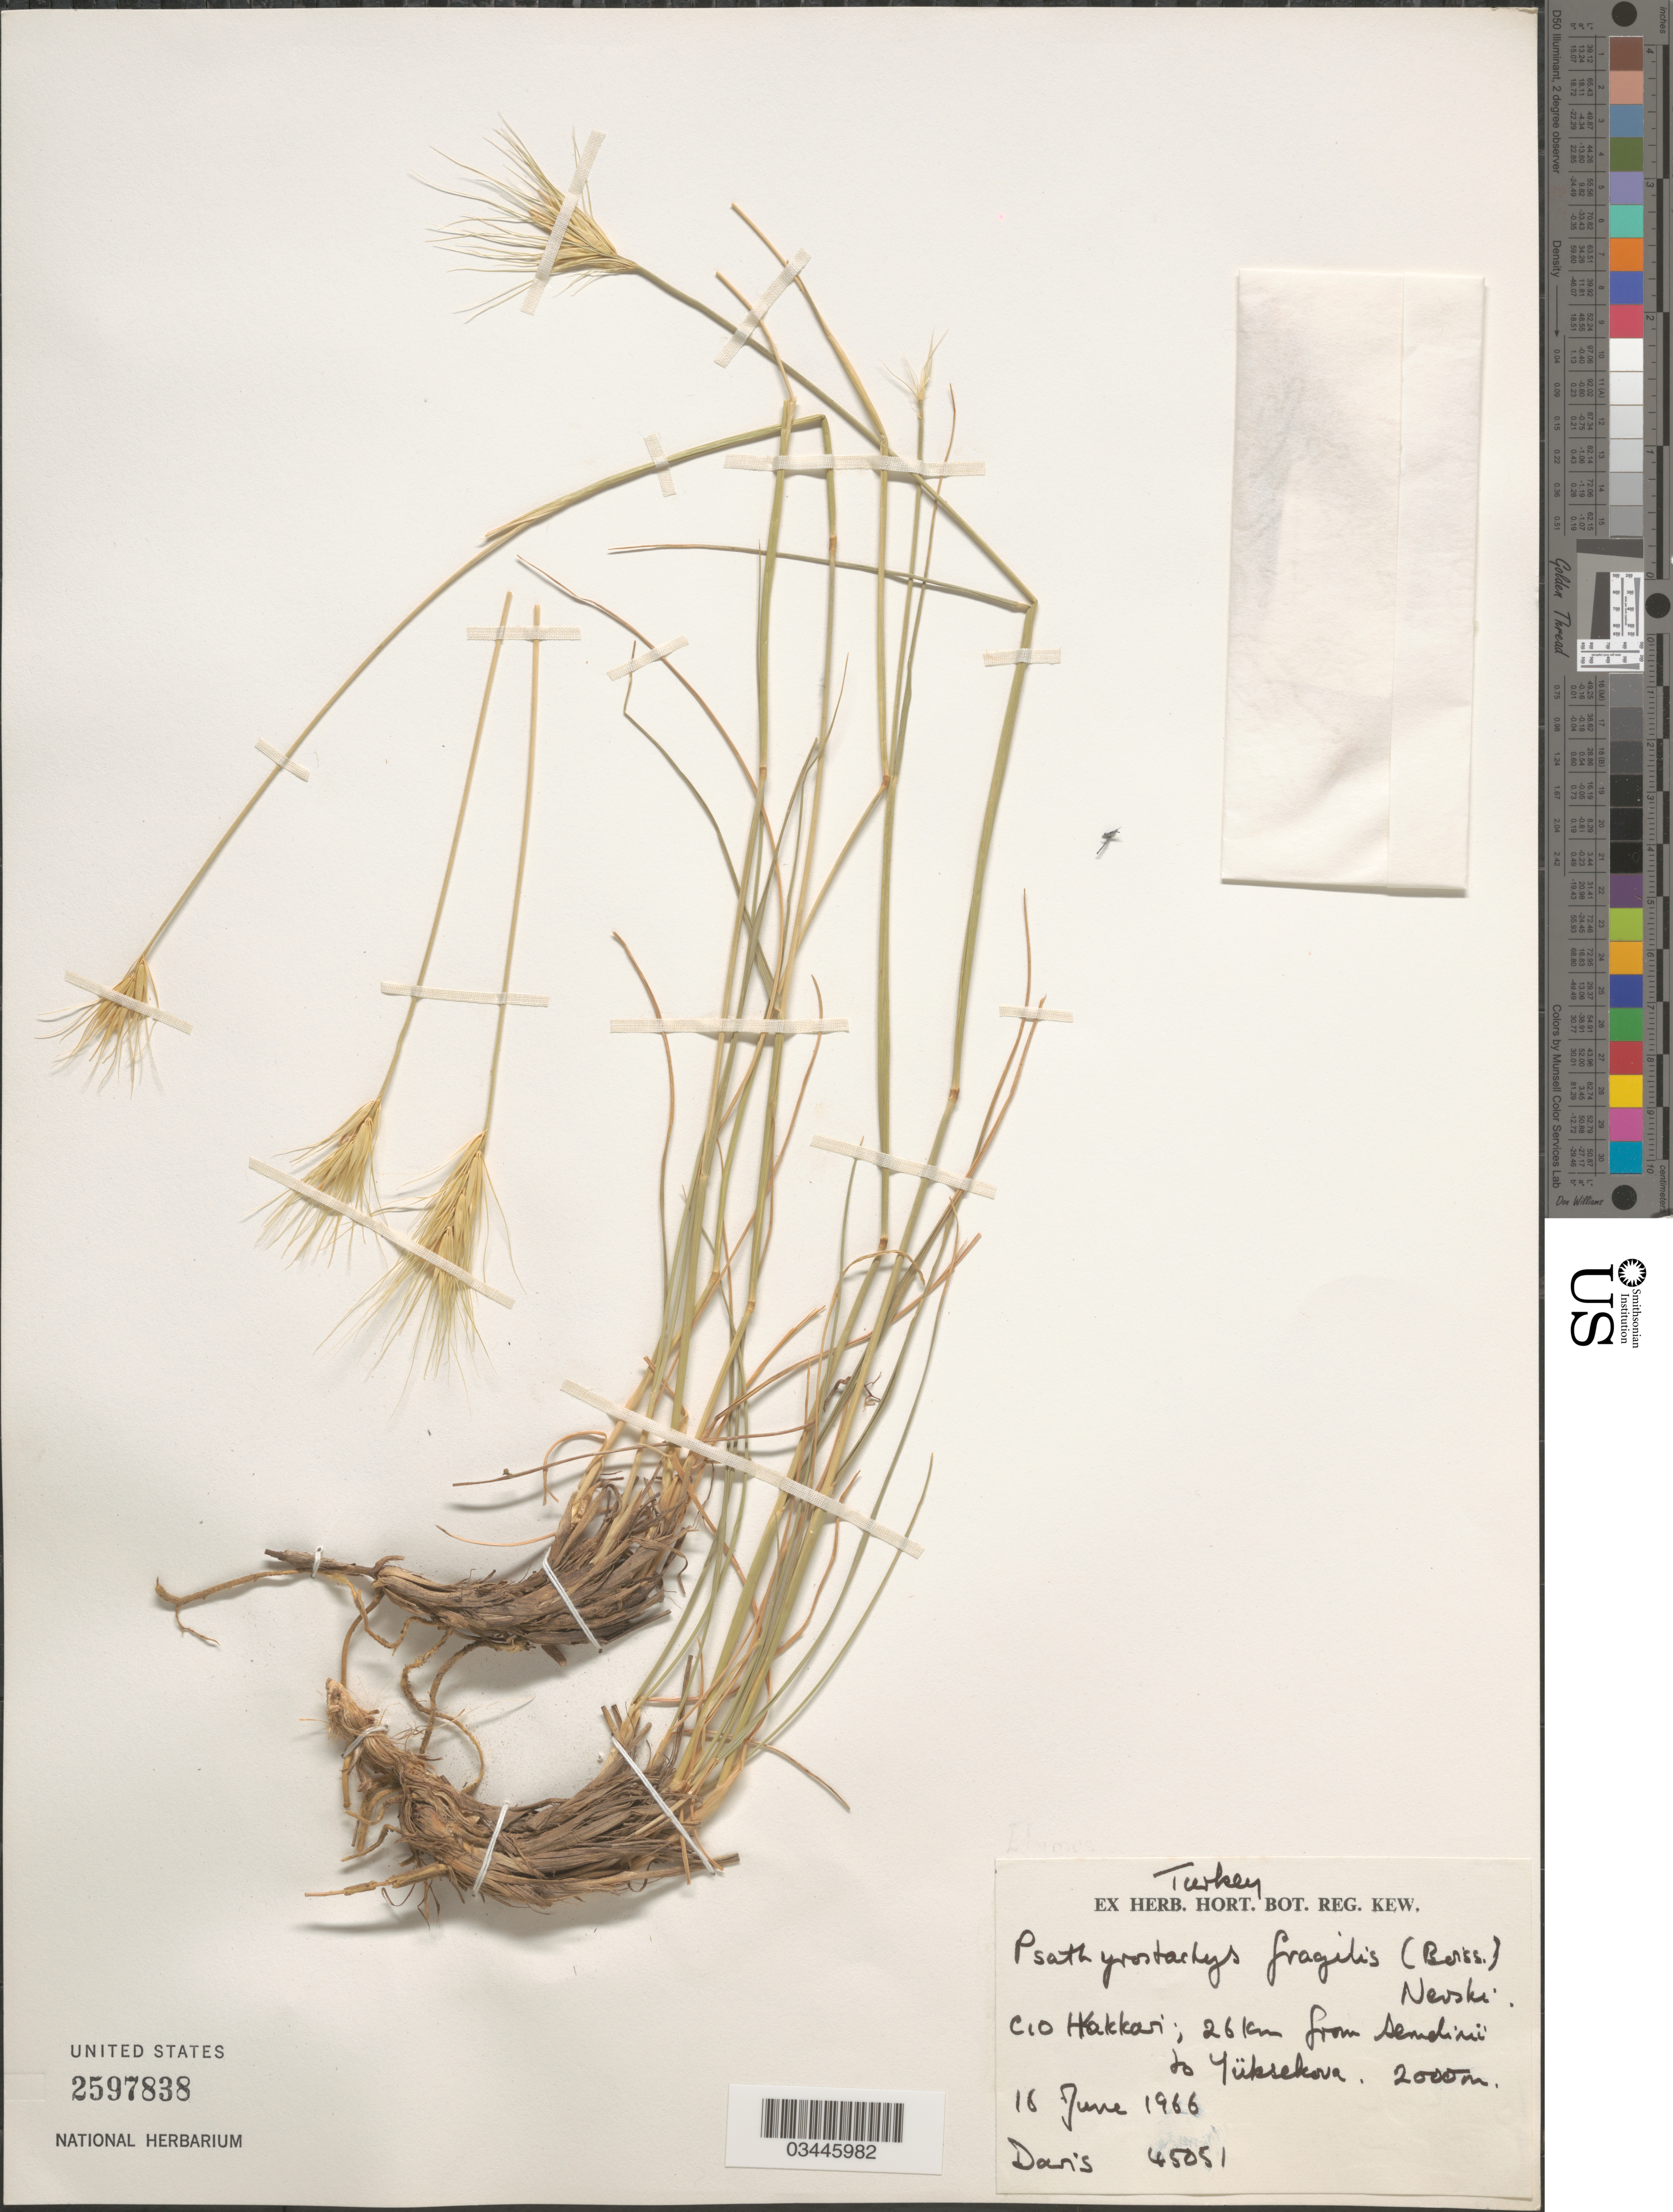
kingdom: Plantae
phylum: Tracheophyta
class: Liliopsida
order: Poales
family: Poaceae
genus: Psathyrostachys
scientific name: Psathyrostachys fragilis subsp. fragilis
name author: (Boiss.) Nevski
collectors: -. Davis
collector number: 45051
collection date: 1966-06-16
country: Turkey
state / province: Hakkari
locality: C10 Hakkari; 26 Km from Semdenli to Yüksekova.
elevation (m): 2000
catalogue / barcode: US 2597838